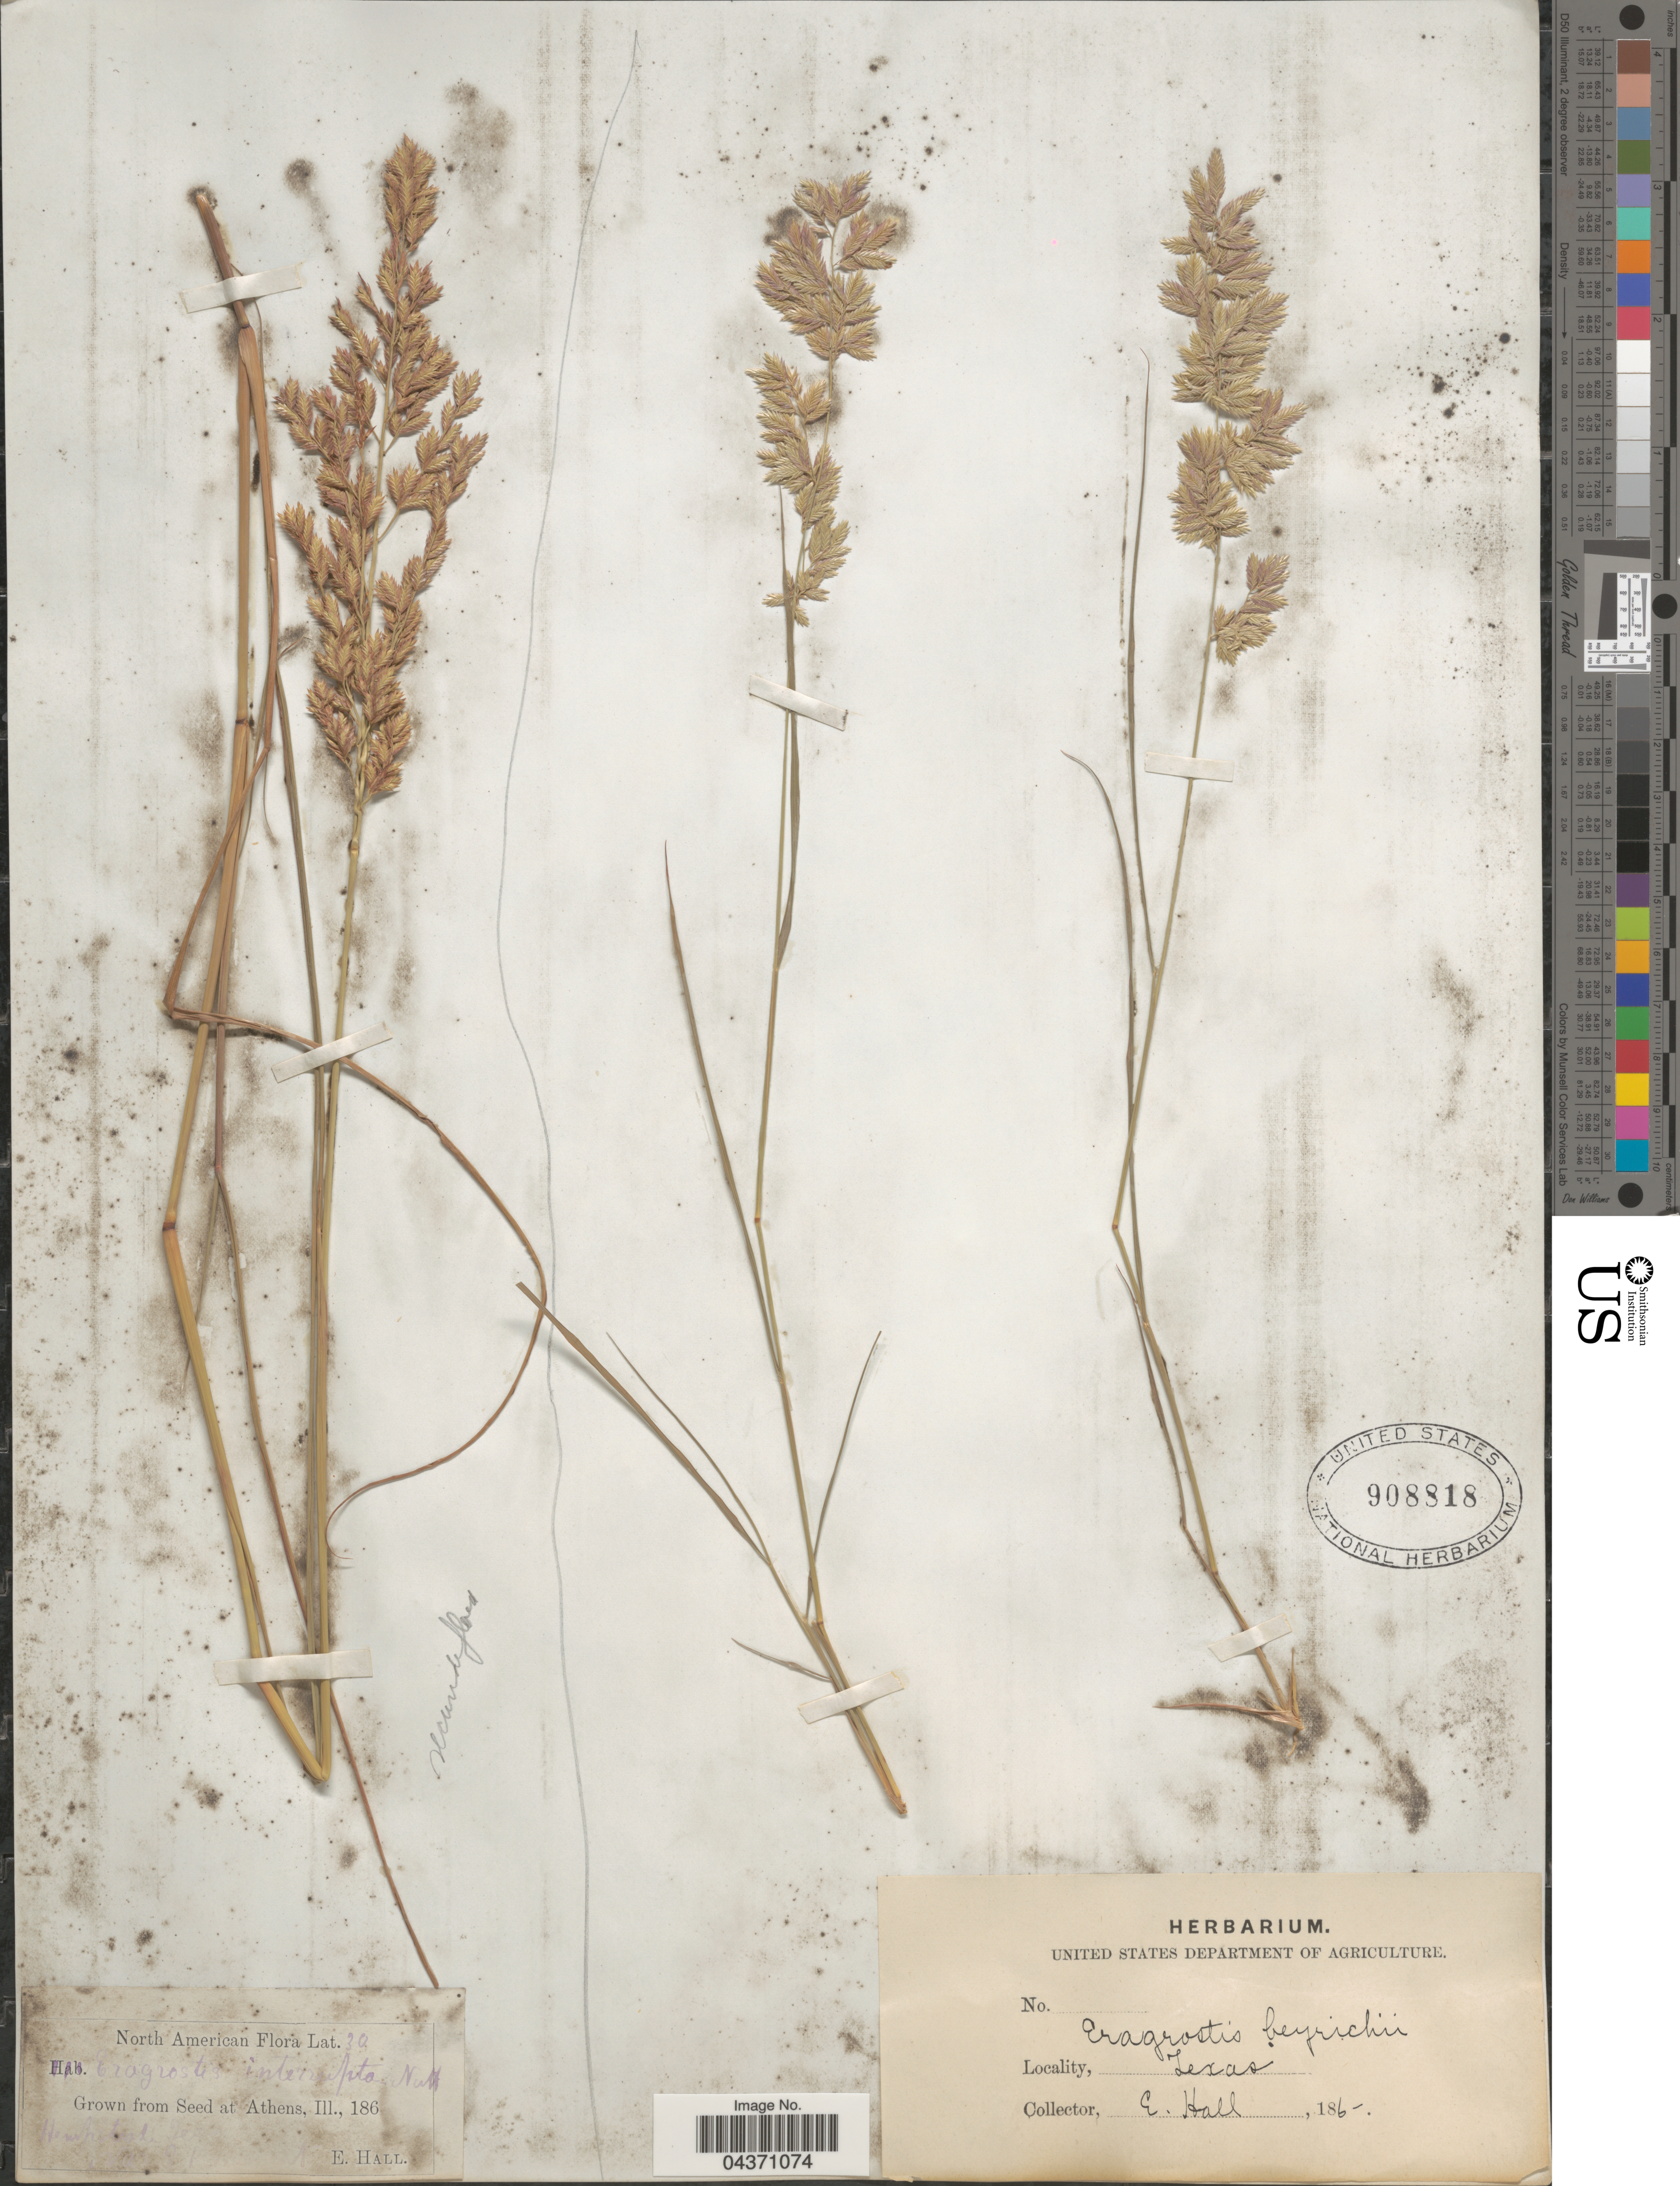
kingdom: Plantae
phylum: Tracheophyta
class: Liliopsida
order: Poales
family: Poaceae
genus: Eragrostis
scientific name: Eragrostis secundiflora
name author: J. Presl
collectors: E. Hall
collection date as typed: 186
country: United States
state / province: Illinois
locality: Grown from Seed at Athens.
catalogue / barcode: US 908818-2